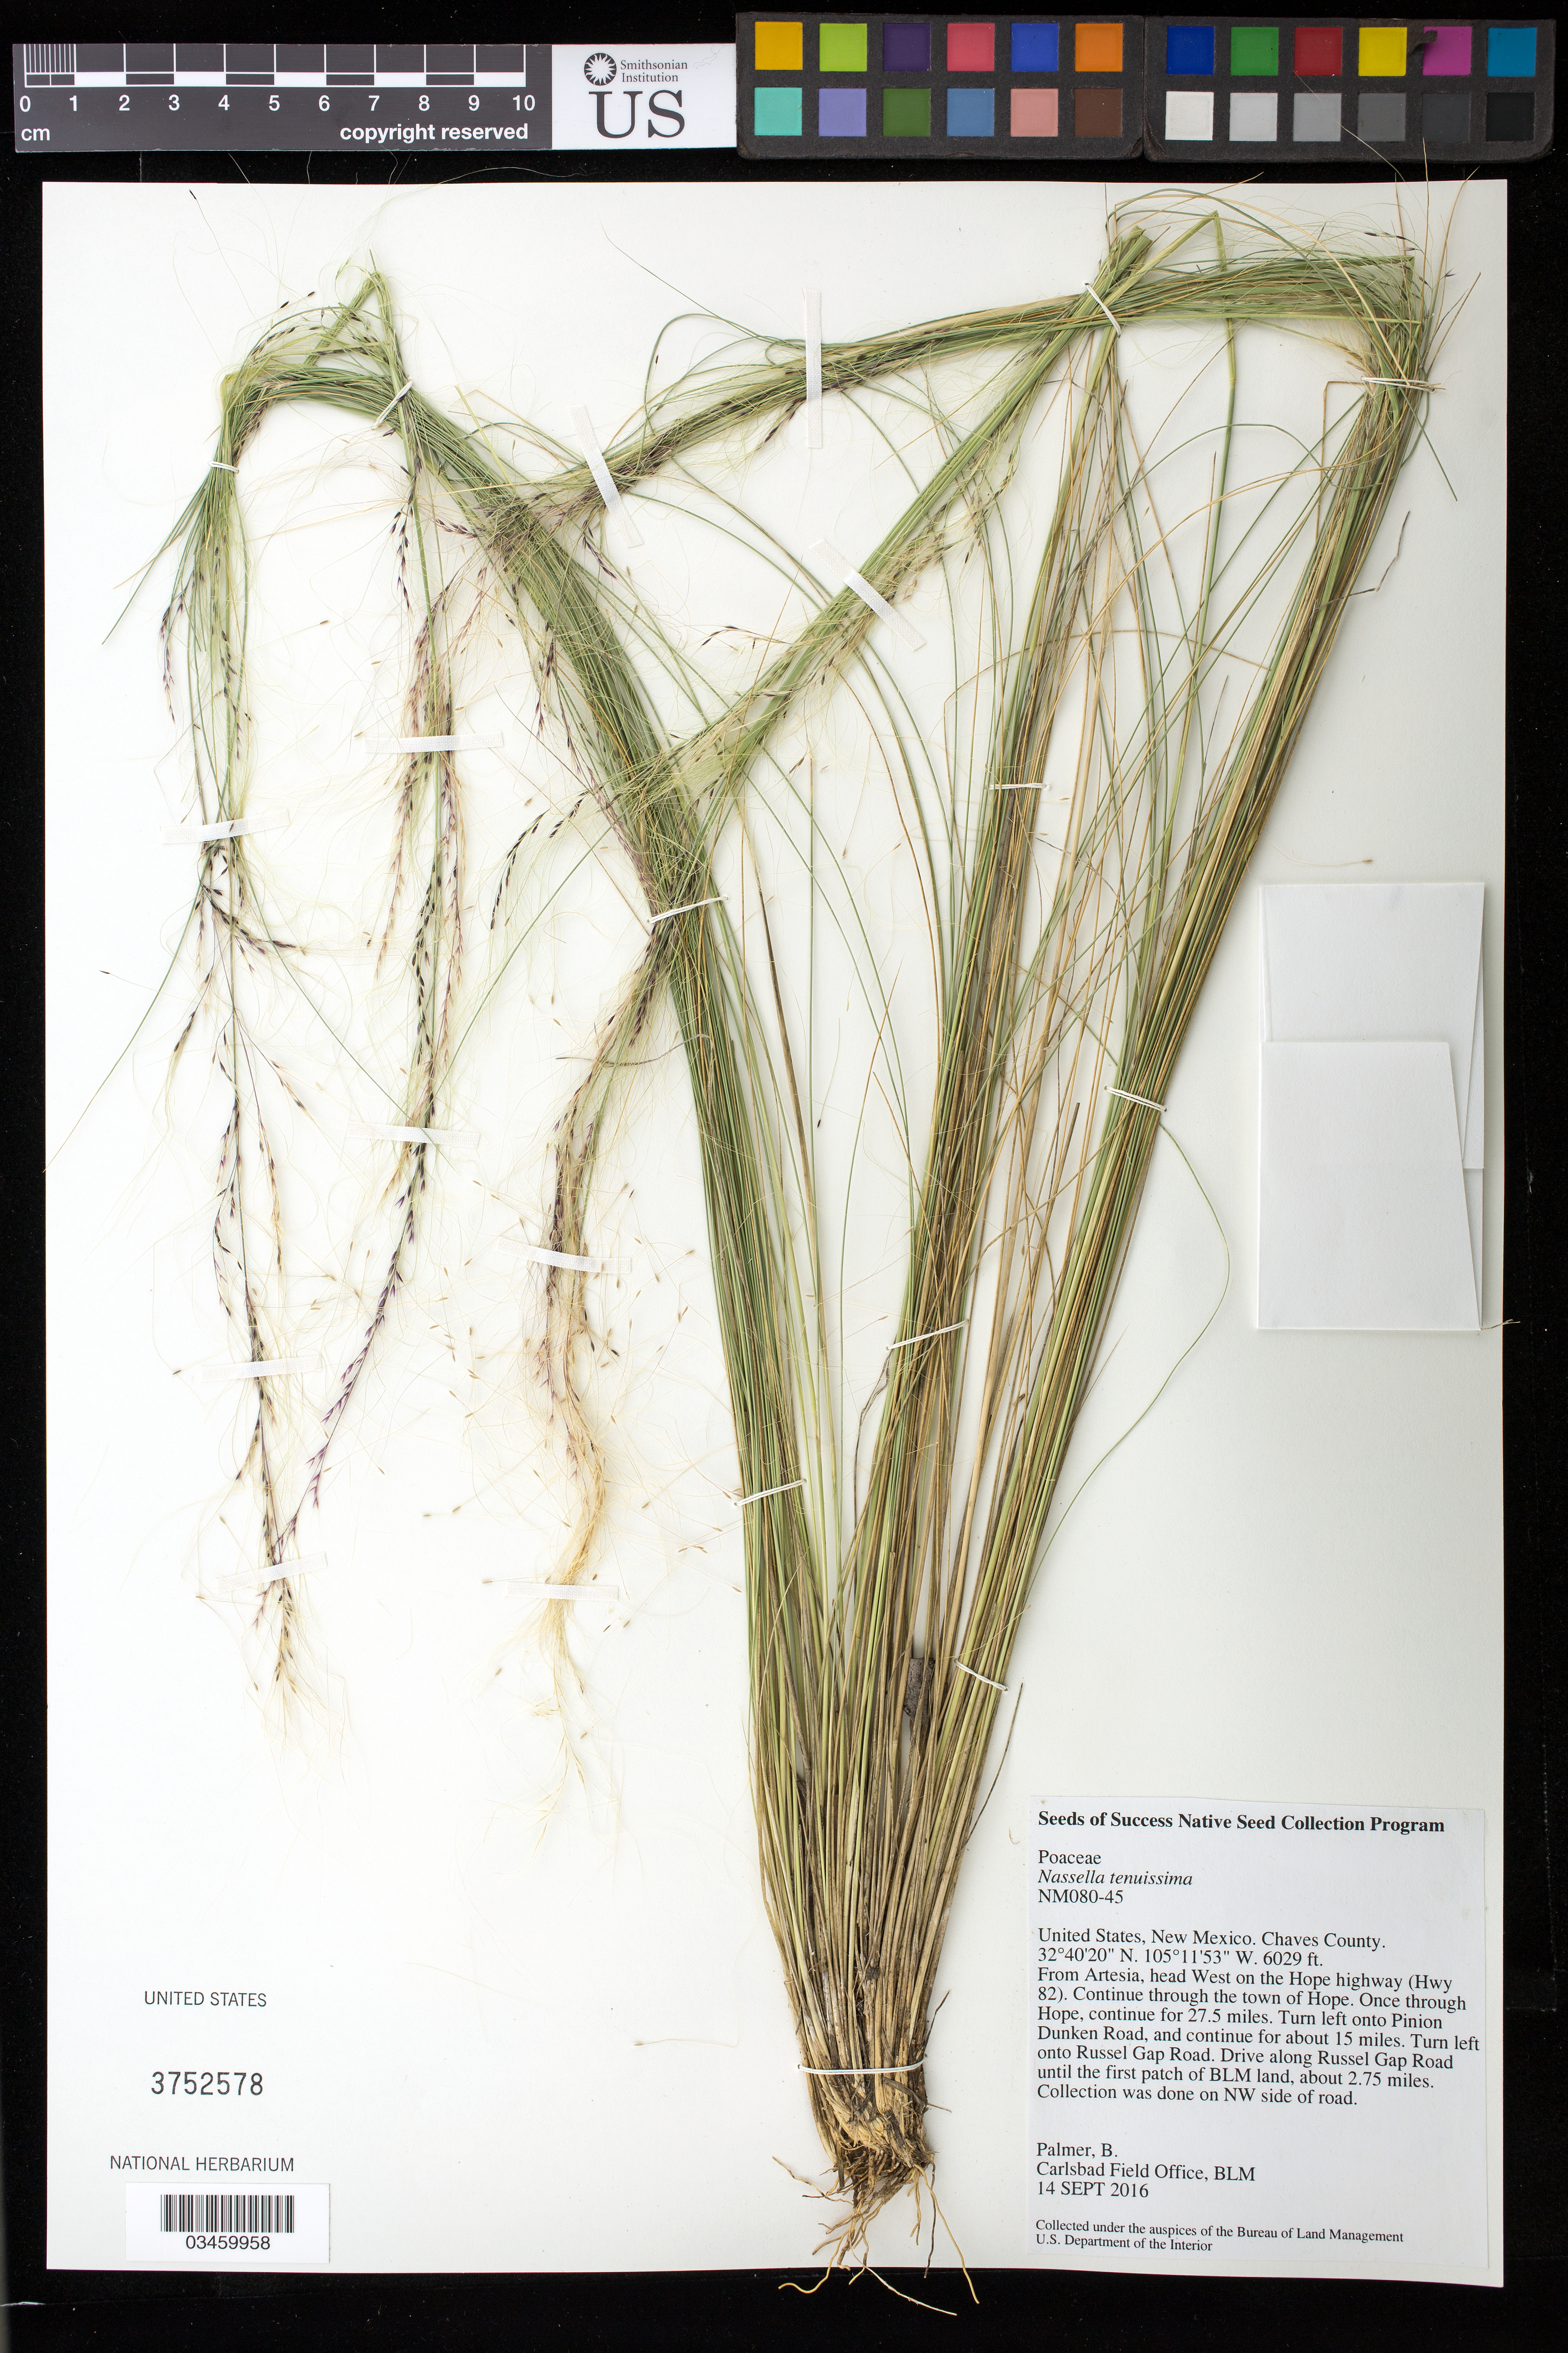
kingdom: Plantae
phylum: Tracheophyta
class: Liliopsida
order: Poales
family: Poaceae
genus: Nassella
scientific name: Nassella tenuissima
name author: (Trin.) Barkworth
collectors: B. Palmer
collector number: NM080-45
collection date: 2016-09-14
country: United States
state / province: New Mexico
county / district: Chaves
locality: Russell Gap Road, NA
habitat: R070DY151NM- Limestone Hills ecological site; collection site among Pinon-Juniper woodland; plants only found in shade of trees.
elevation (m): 1838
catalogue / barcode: US 3752578